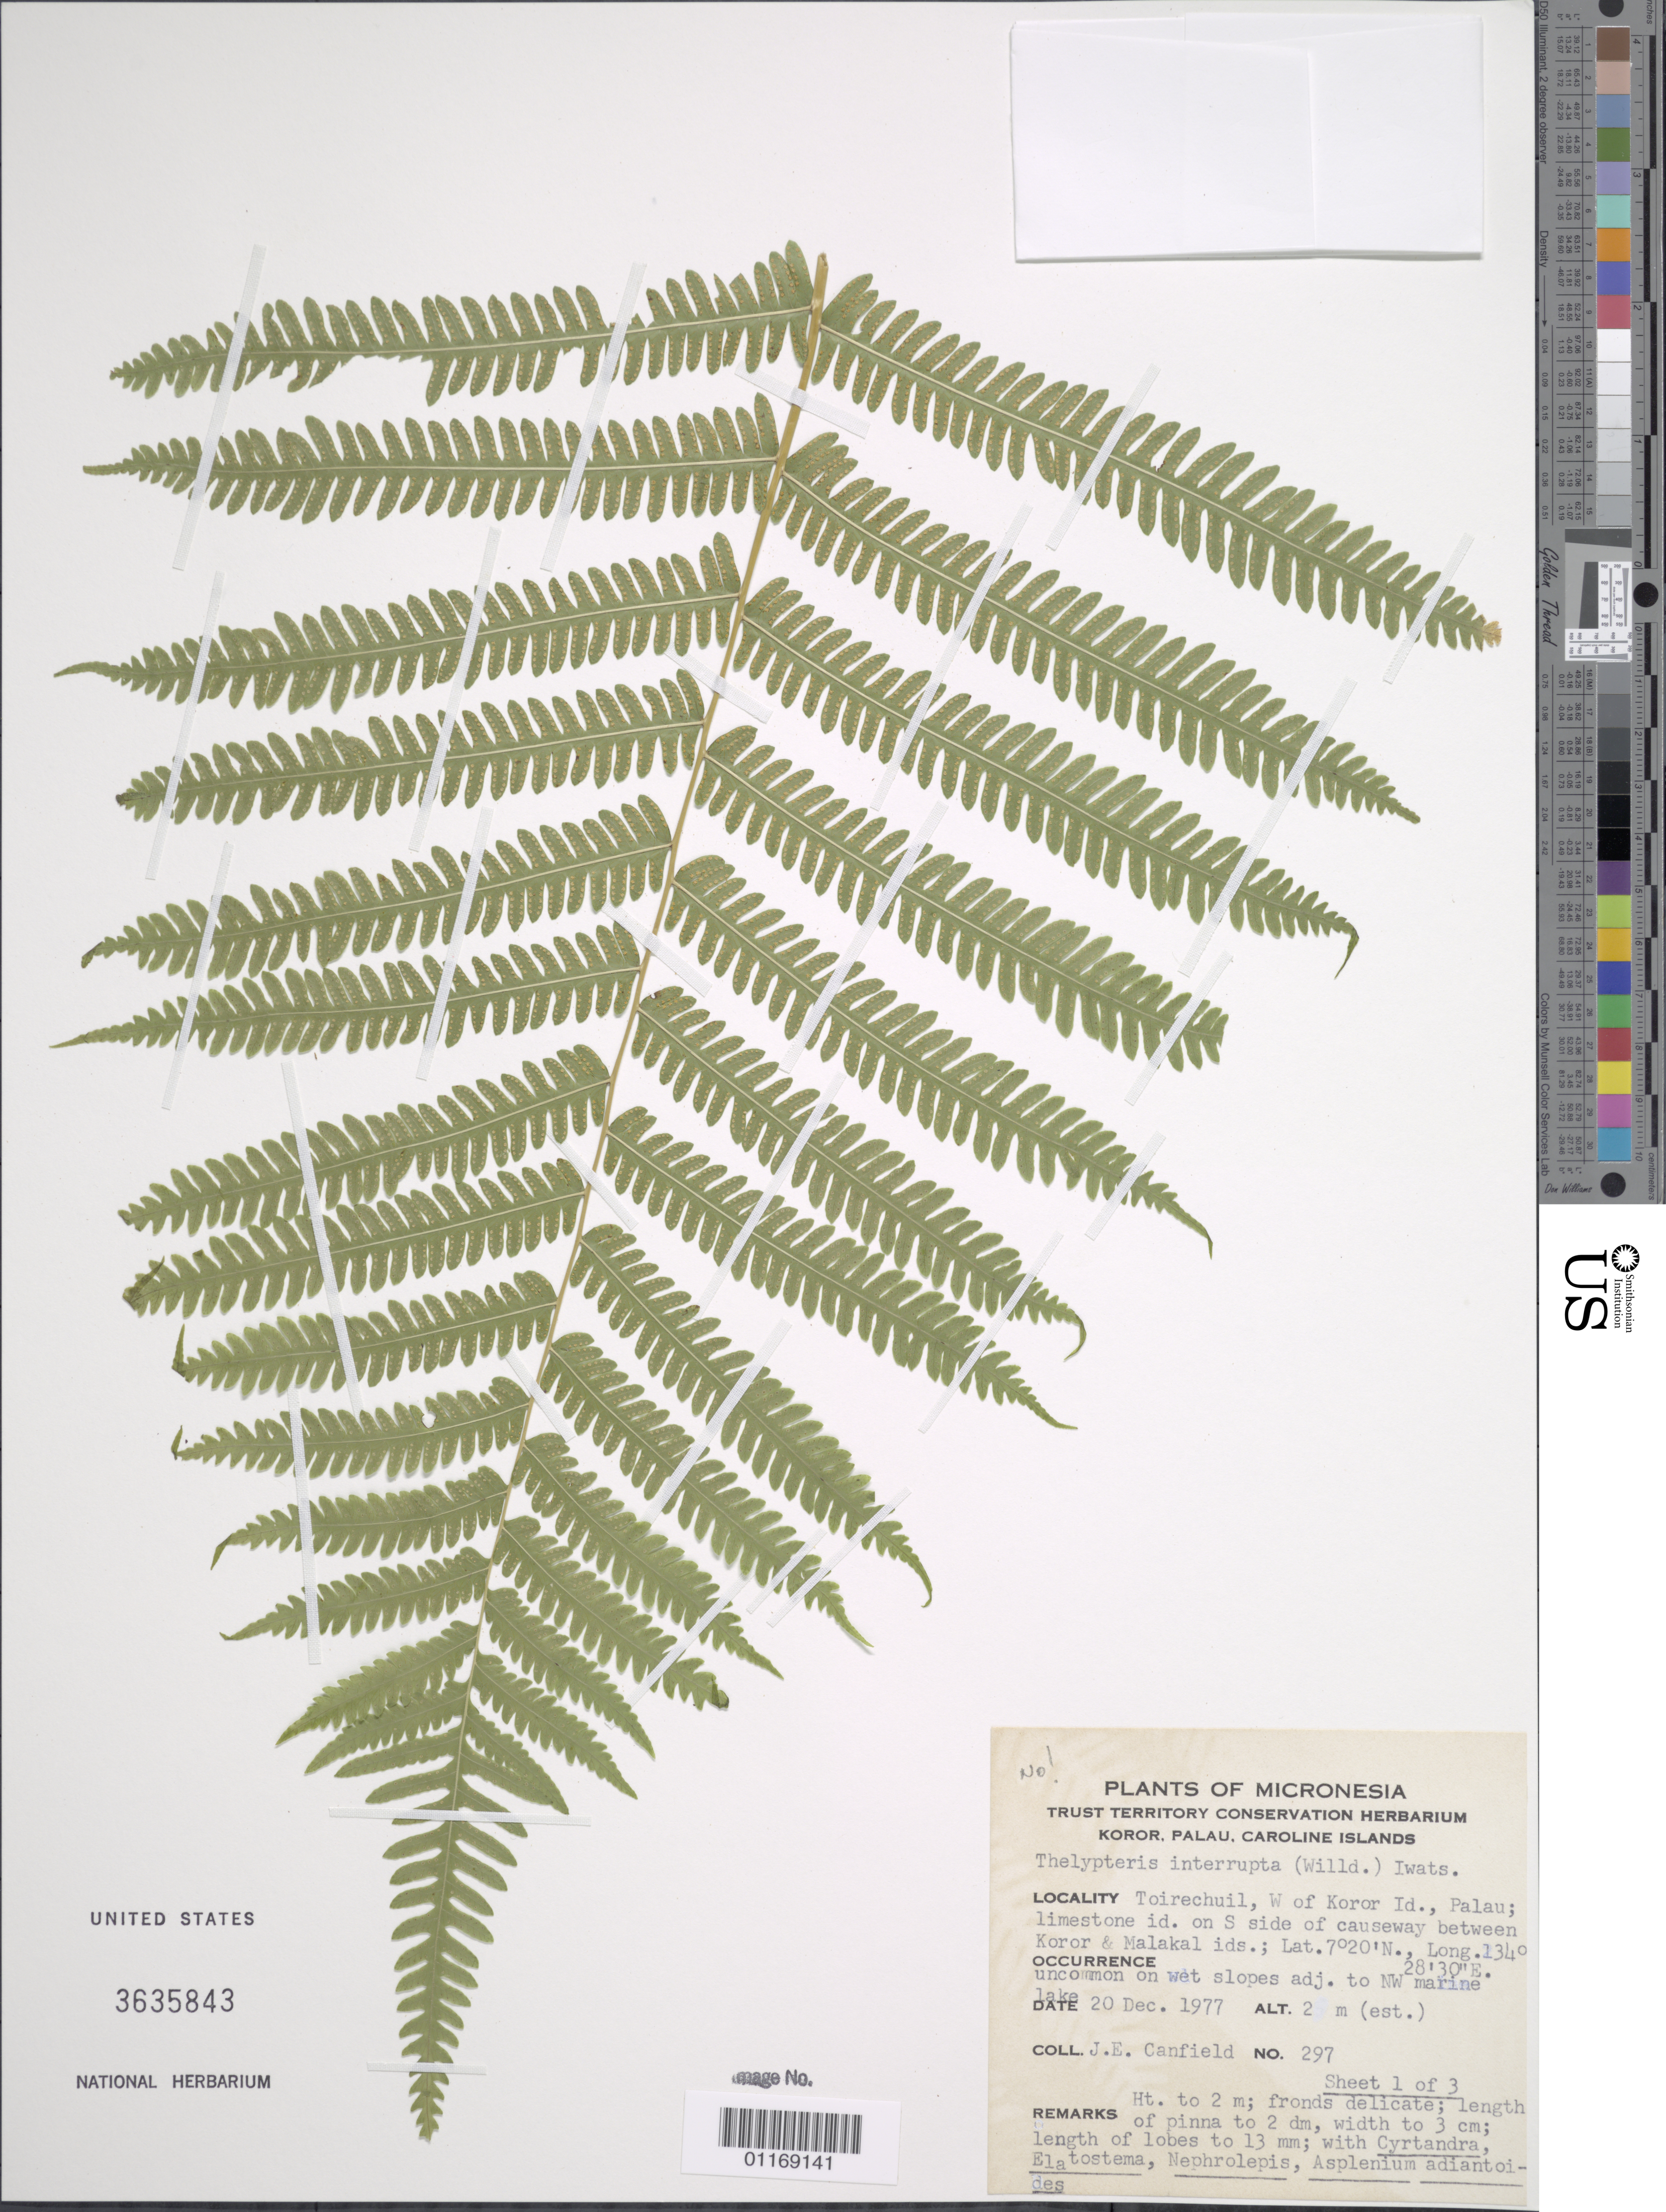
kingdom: Plantae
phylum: Tracheophyta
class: Polypodiopsida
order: Polypodiales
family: Thelypteridaceae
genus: Cyclosorus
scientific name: Cyclosorus interruptus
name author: (Willd.) H. Itô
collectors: J. E. Canfield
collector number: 297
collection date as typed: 20 Dec 1977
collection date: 1977-12-20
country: Palau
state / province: Caroline Is.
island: Oreor [Koror] I.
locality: Toirechuil, w of Koror id, Palau, limestone island on s side of causeway between Koror and Malakal islands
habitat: Wet slopes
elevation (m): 2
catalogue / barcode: US 3635843